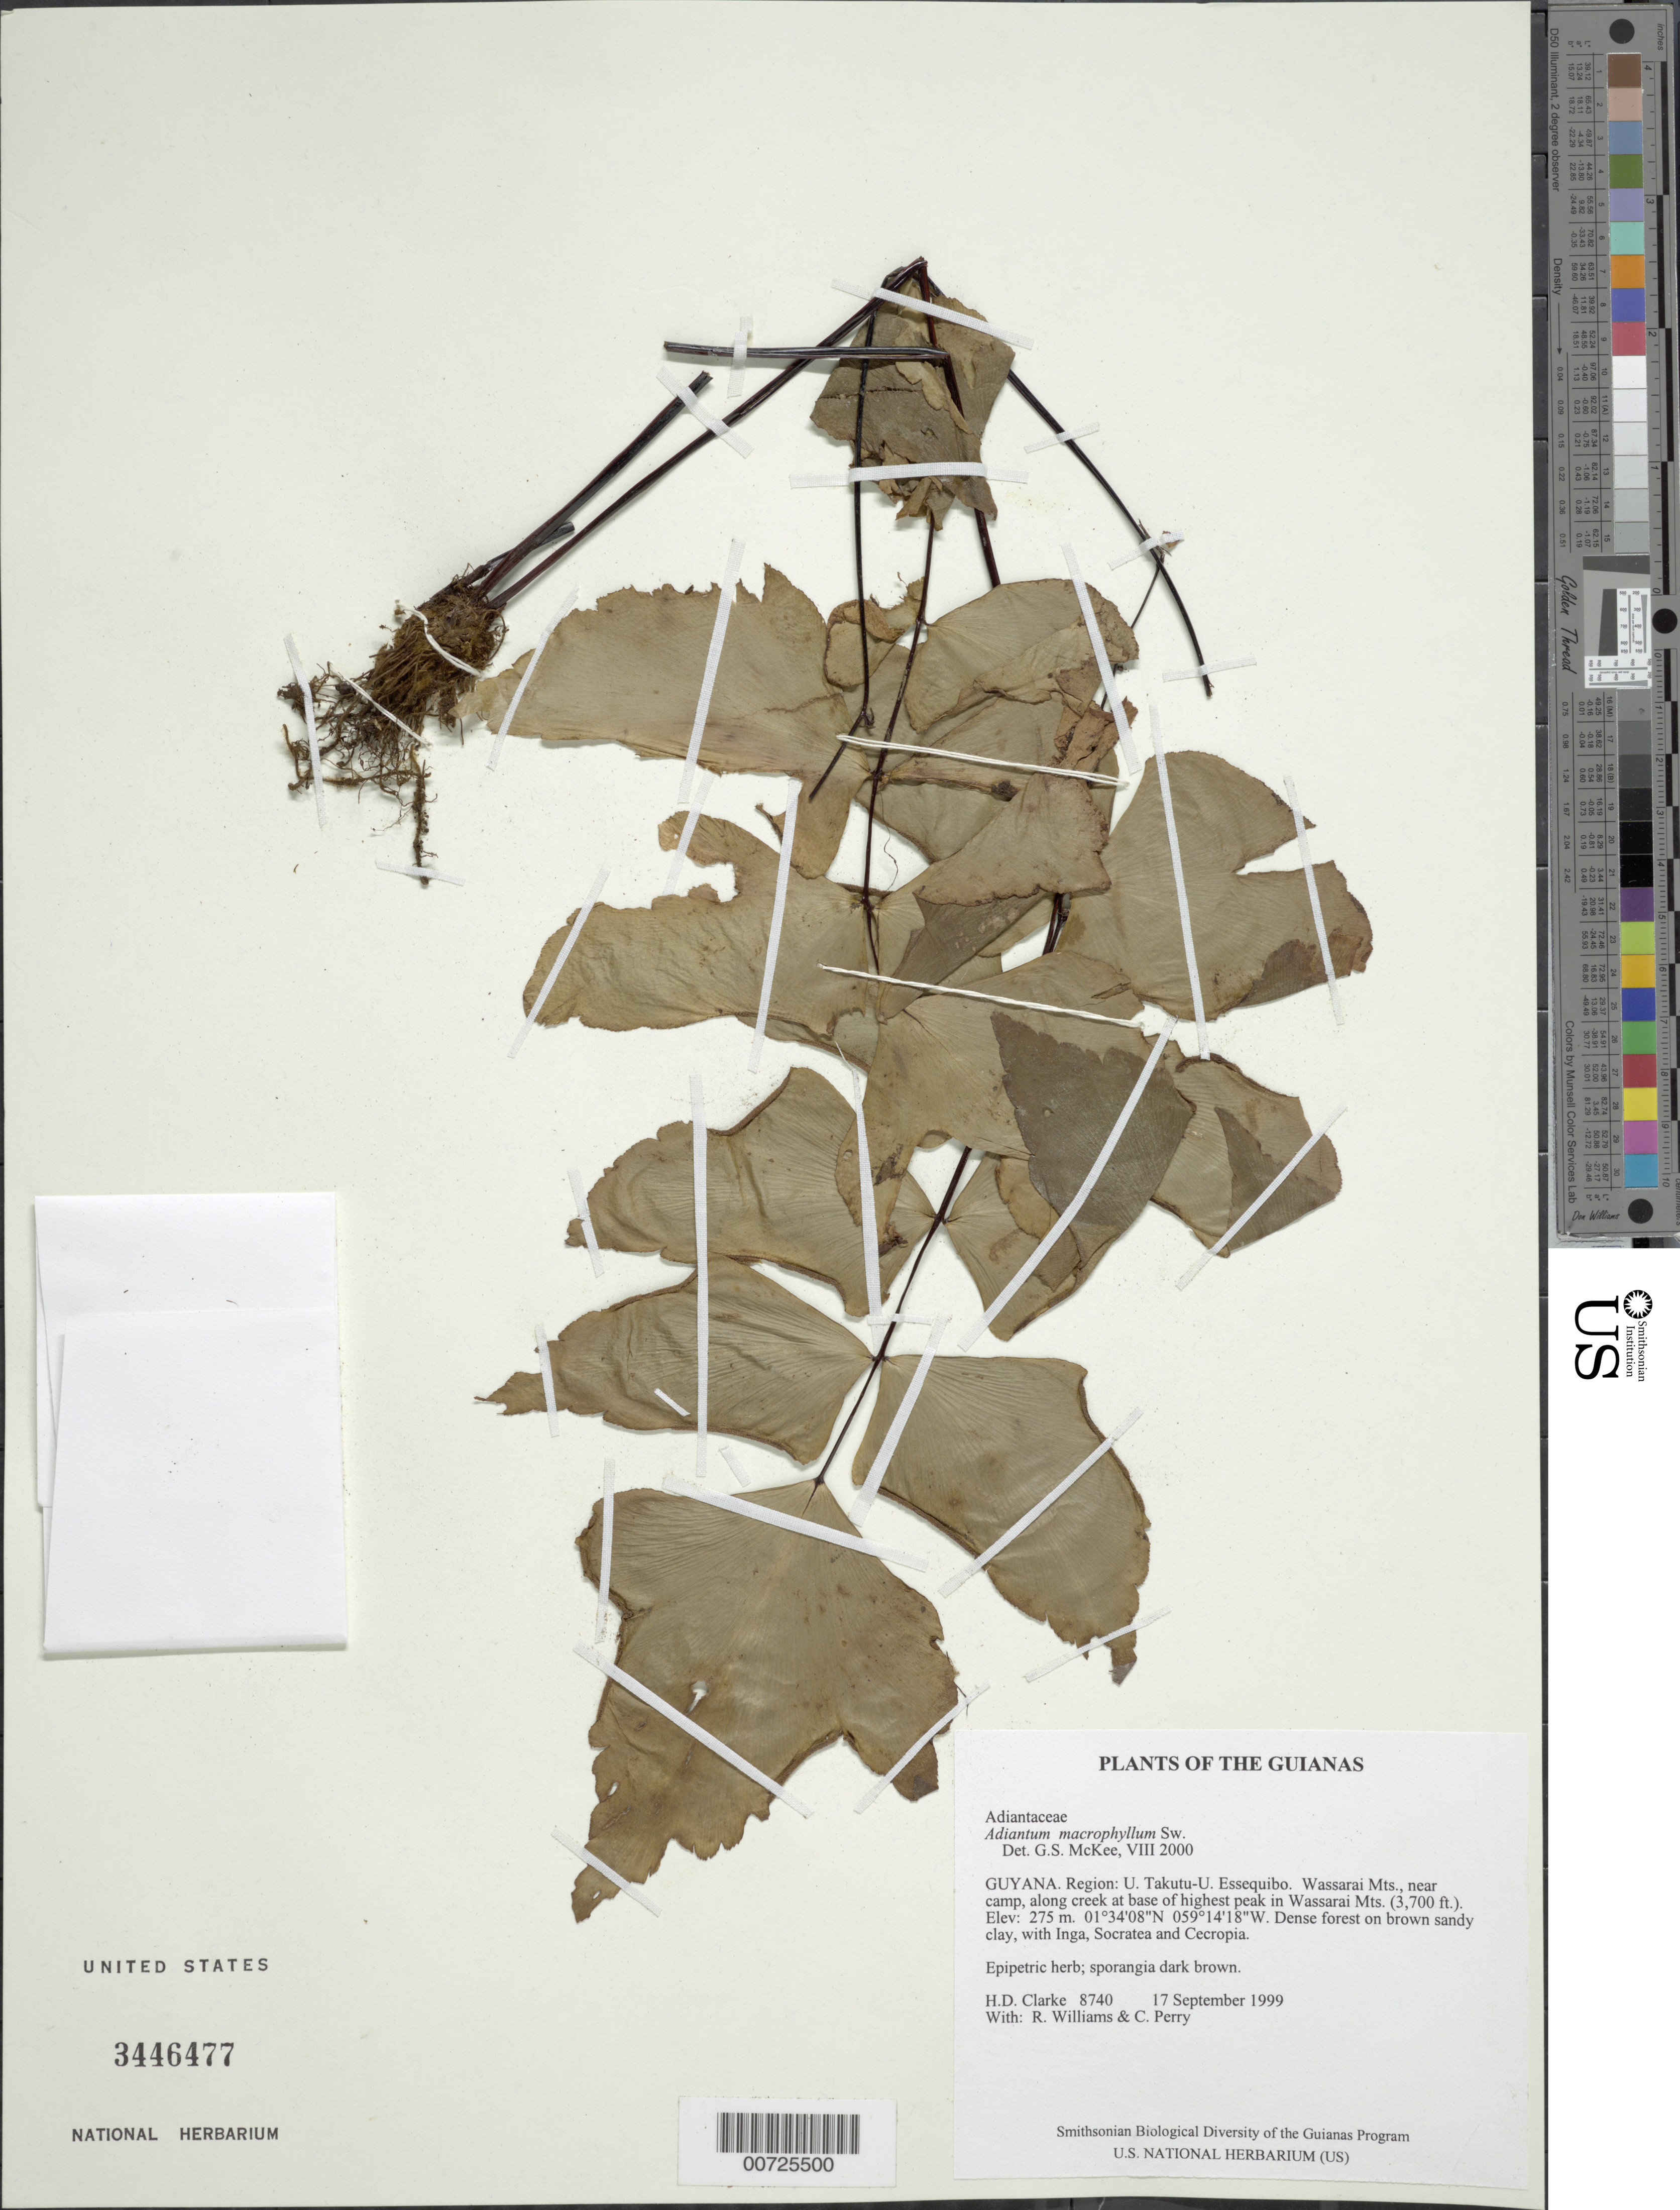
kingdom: Plantae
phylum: Tracheophyta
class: Polypodiopsida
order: Polypodiales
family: Pteridaceae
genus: Adiantum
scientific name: Adiantum macrophyllum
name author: Sw.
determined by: McKee, G. S., (US), NMNH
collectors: H. D. Clarke, R. Williams & C. Perry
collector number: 8740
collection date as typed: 17 September 1999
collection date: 1999-09-17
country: Guyana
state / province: U. Takutu-U. Essequibo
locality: Wassarai Mts., near camp, along creek at base of highest peak in Wassarai Mts. (3,700 ft.)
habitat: Dense forest on brown sandy clay, with Inga, Socratea and Cecropia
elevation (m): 275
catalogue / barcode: US 3446477